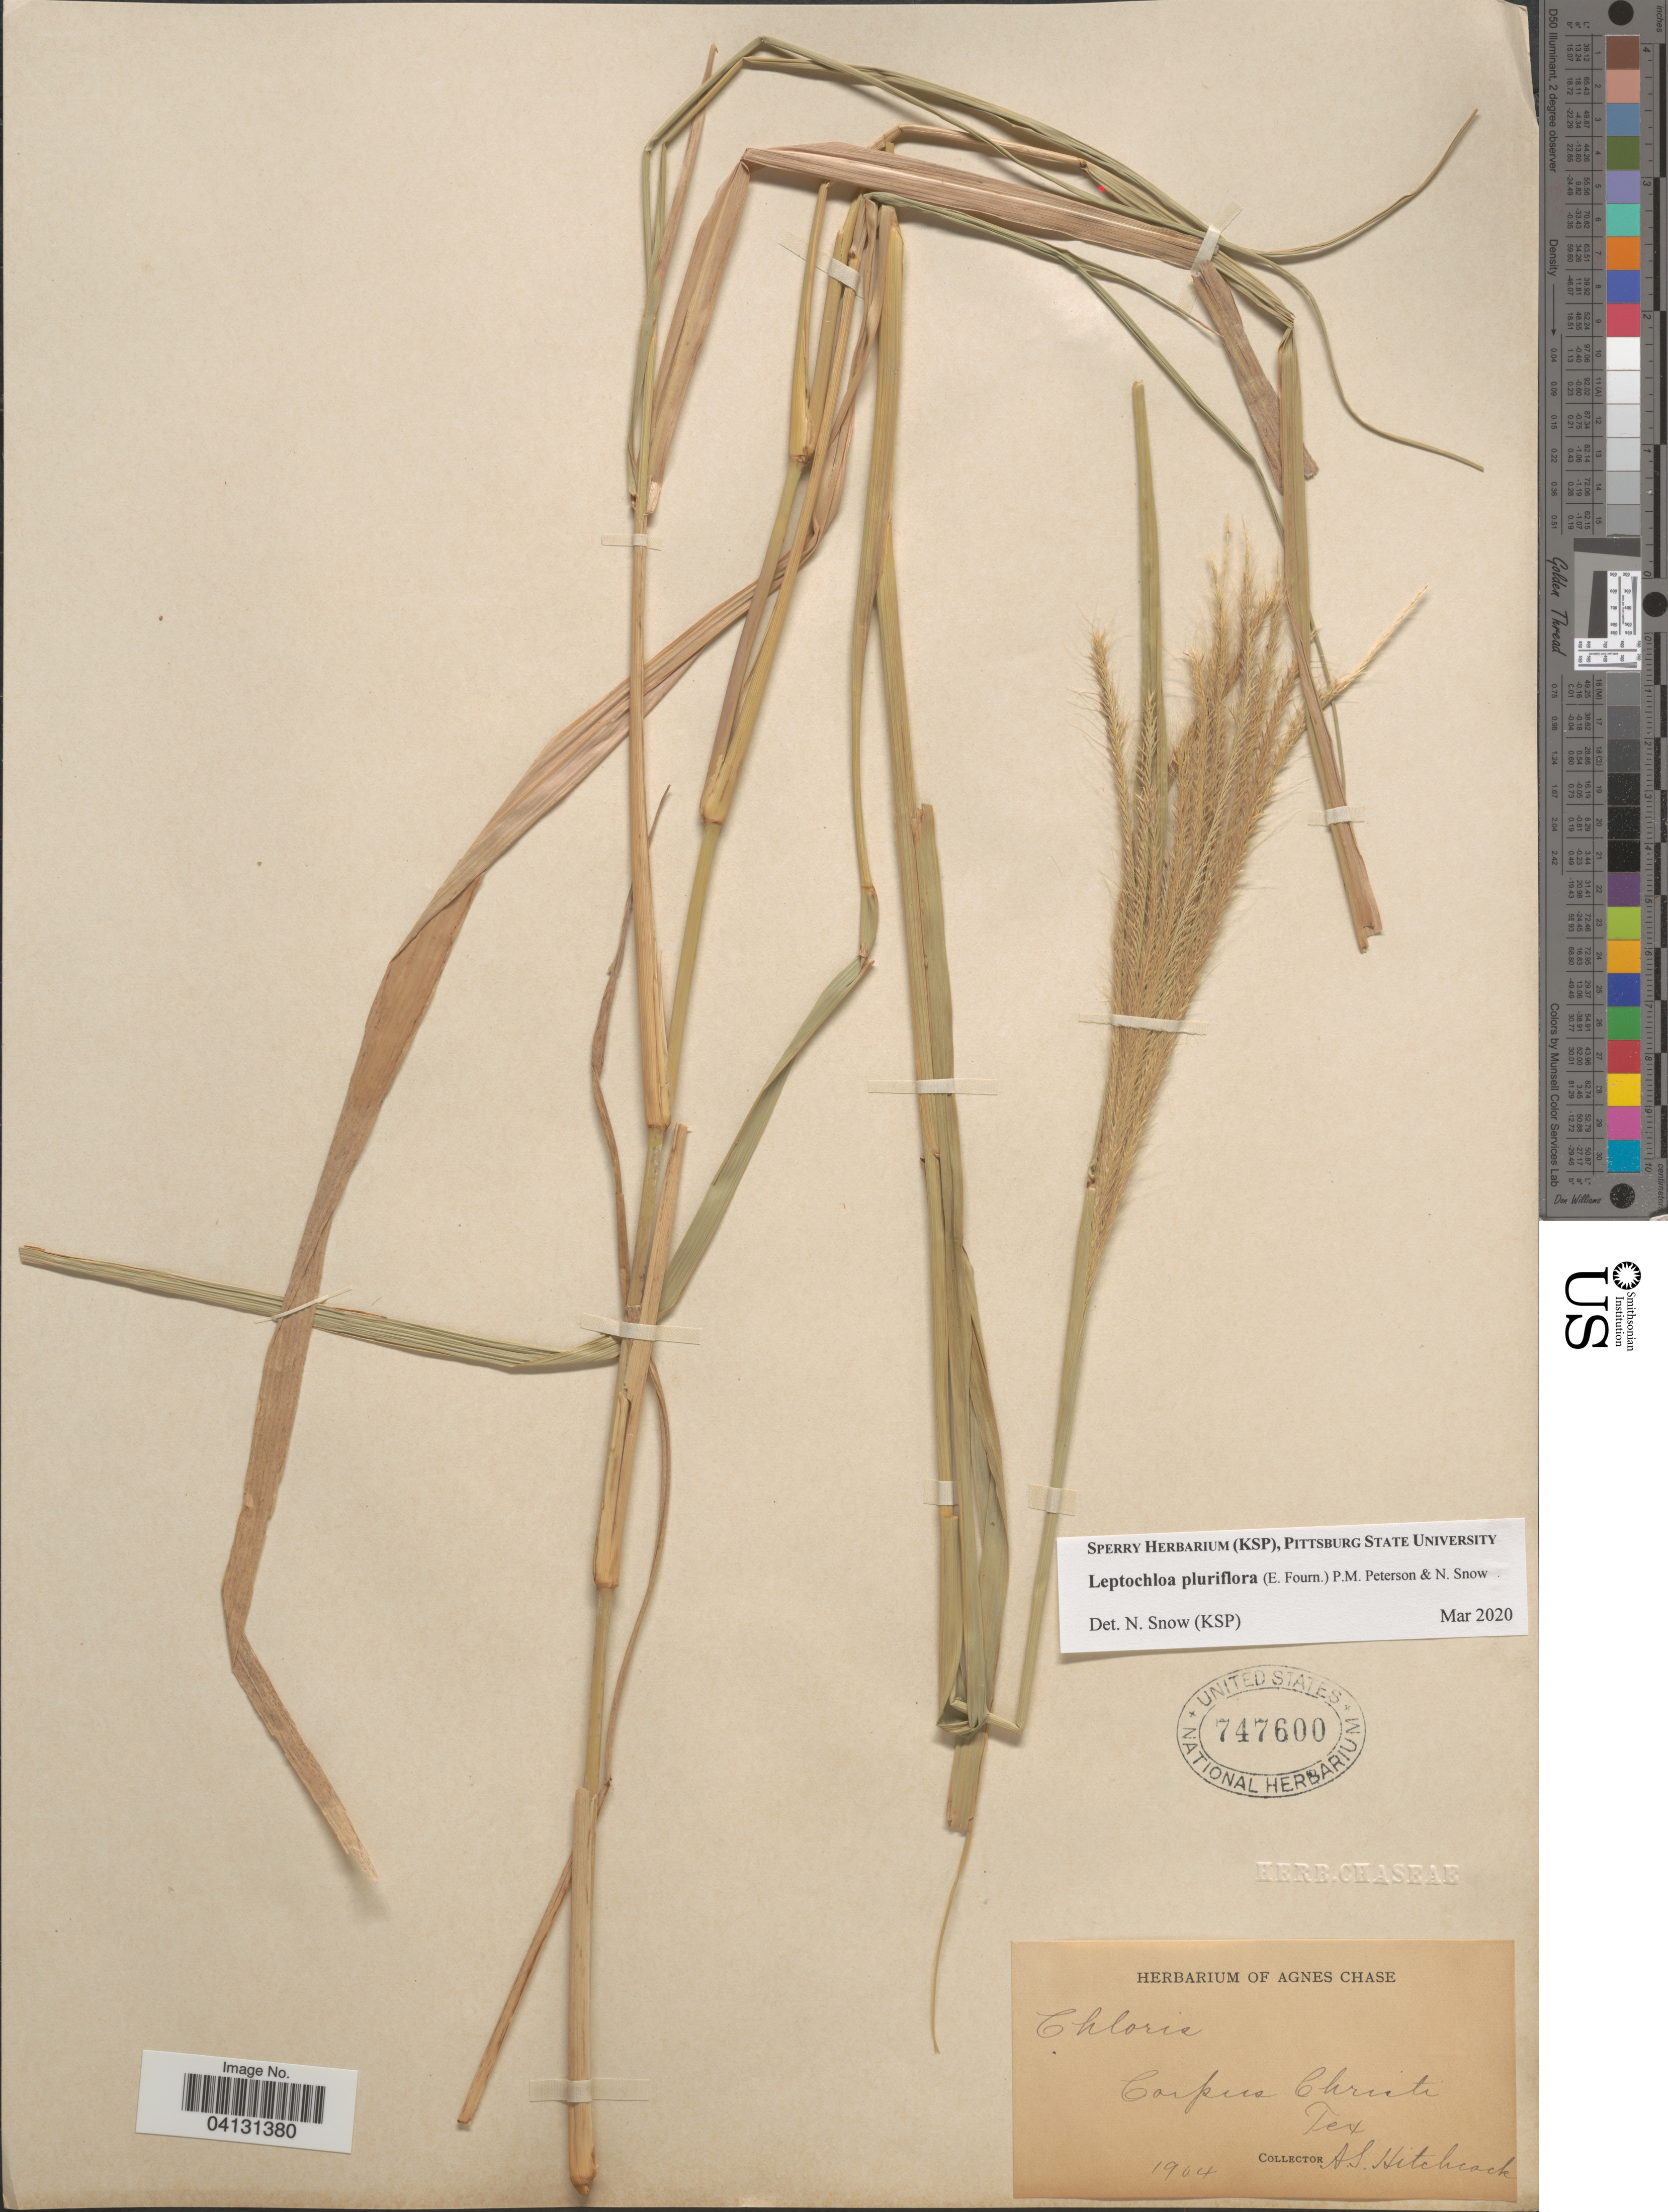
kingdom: Plantae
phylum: Tracheophyta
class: Liliopsida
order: Poales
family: Poaceae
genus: Leptochloa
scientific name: Leptochloa pluriflora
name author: (E. Fourn.) P.M. Peterson & N. Snow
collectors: A. S. Hitchcock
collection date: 1904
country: United States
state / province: Texas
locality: Corpus Christi.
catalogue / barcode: US 747600